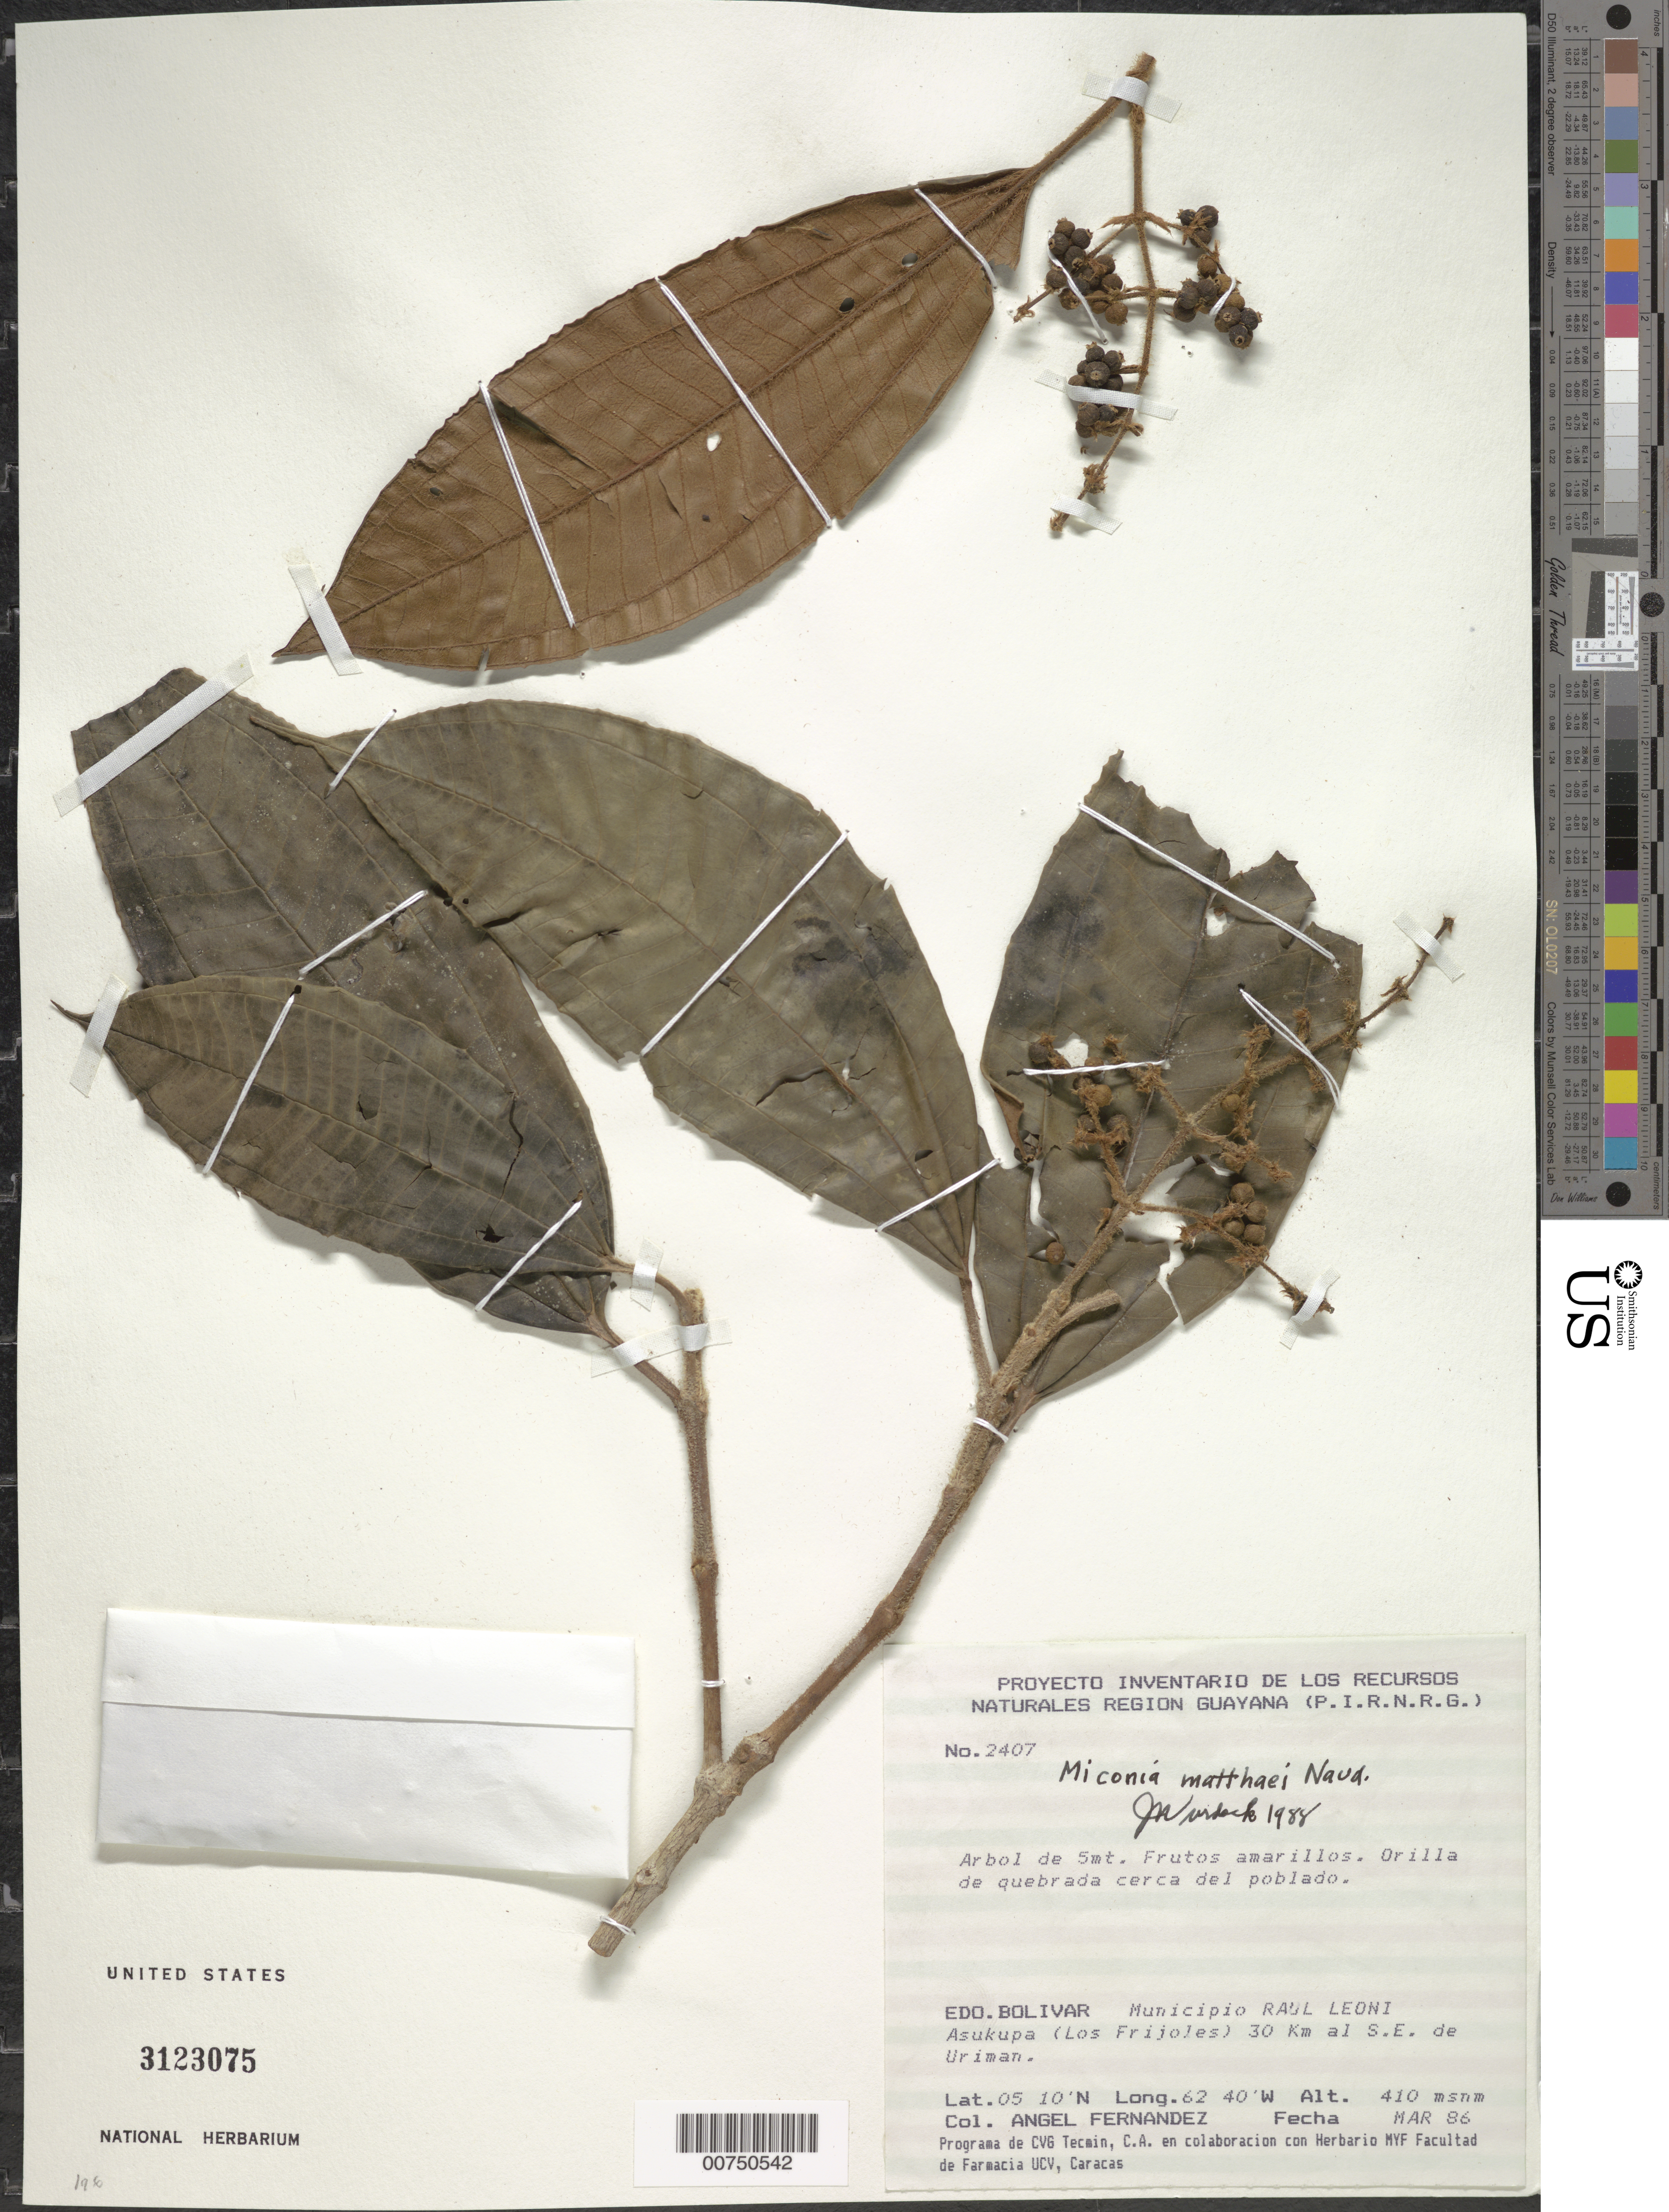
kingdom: Plantae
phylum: Tracheophyta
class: Magnoliopsida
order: Myrtales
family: Melastomataceae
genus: Miconia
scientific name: Miconia matthaei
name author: Naudin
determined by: Wurdack, John J., (US), US (UNITED STATES)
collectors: A. Fernández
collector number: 2407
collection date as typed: Mar-86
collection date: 1986-03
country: Venezuela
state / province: Bolívar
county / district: Angostura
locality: Mun. Raúl Leoni [=Angostura], Asukupa (Los Frijoles) 30 km SE de Uriman, N del Poblado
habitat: Orilla de quebrada cerca del poblado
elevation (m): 410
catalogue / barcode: US 3123075